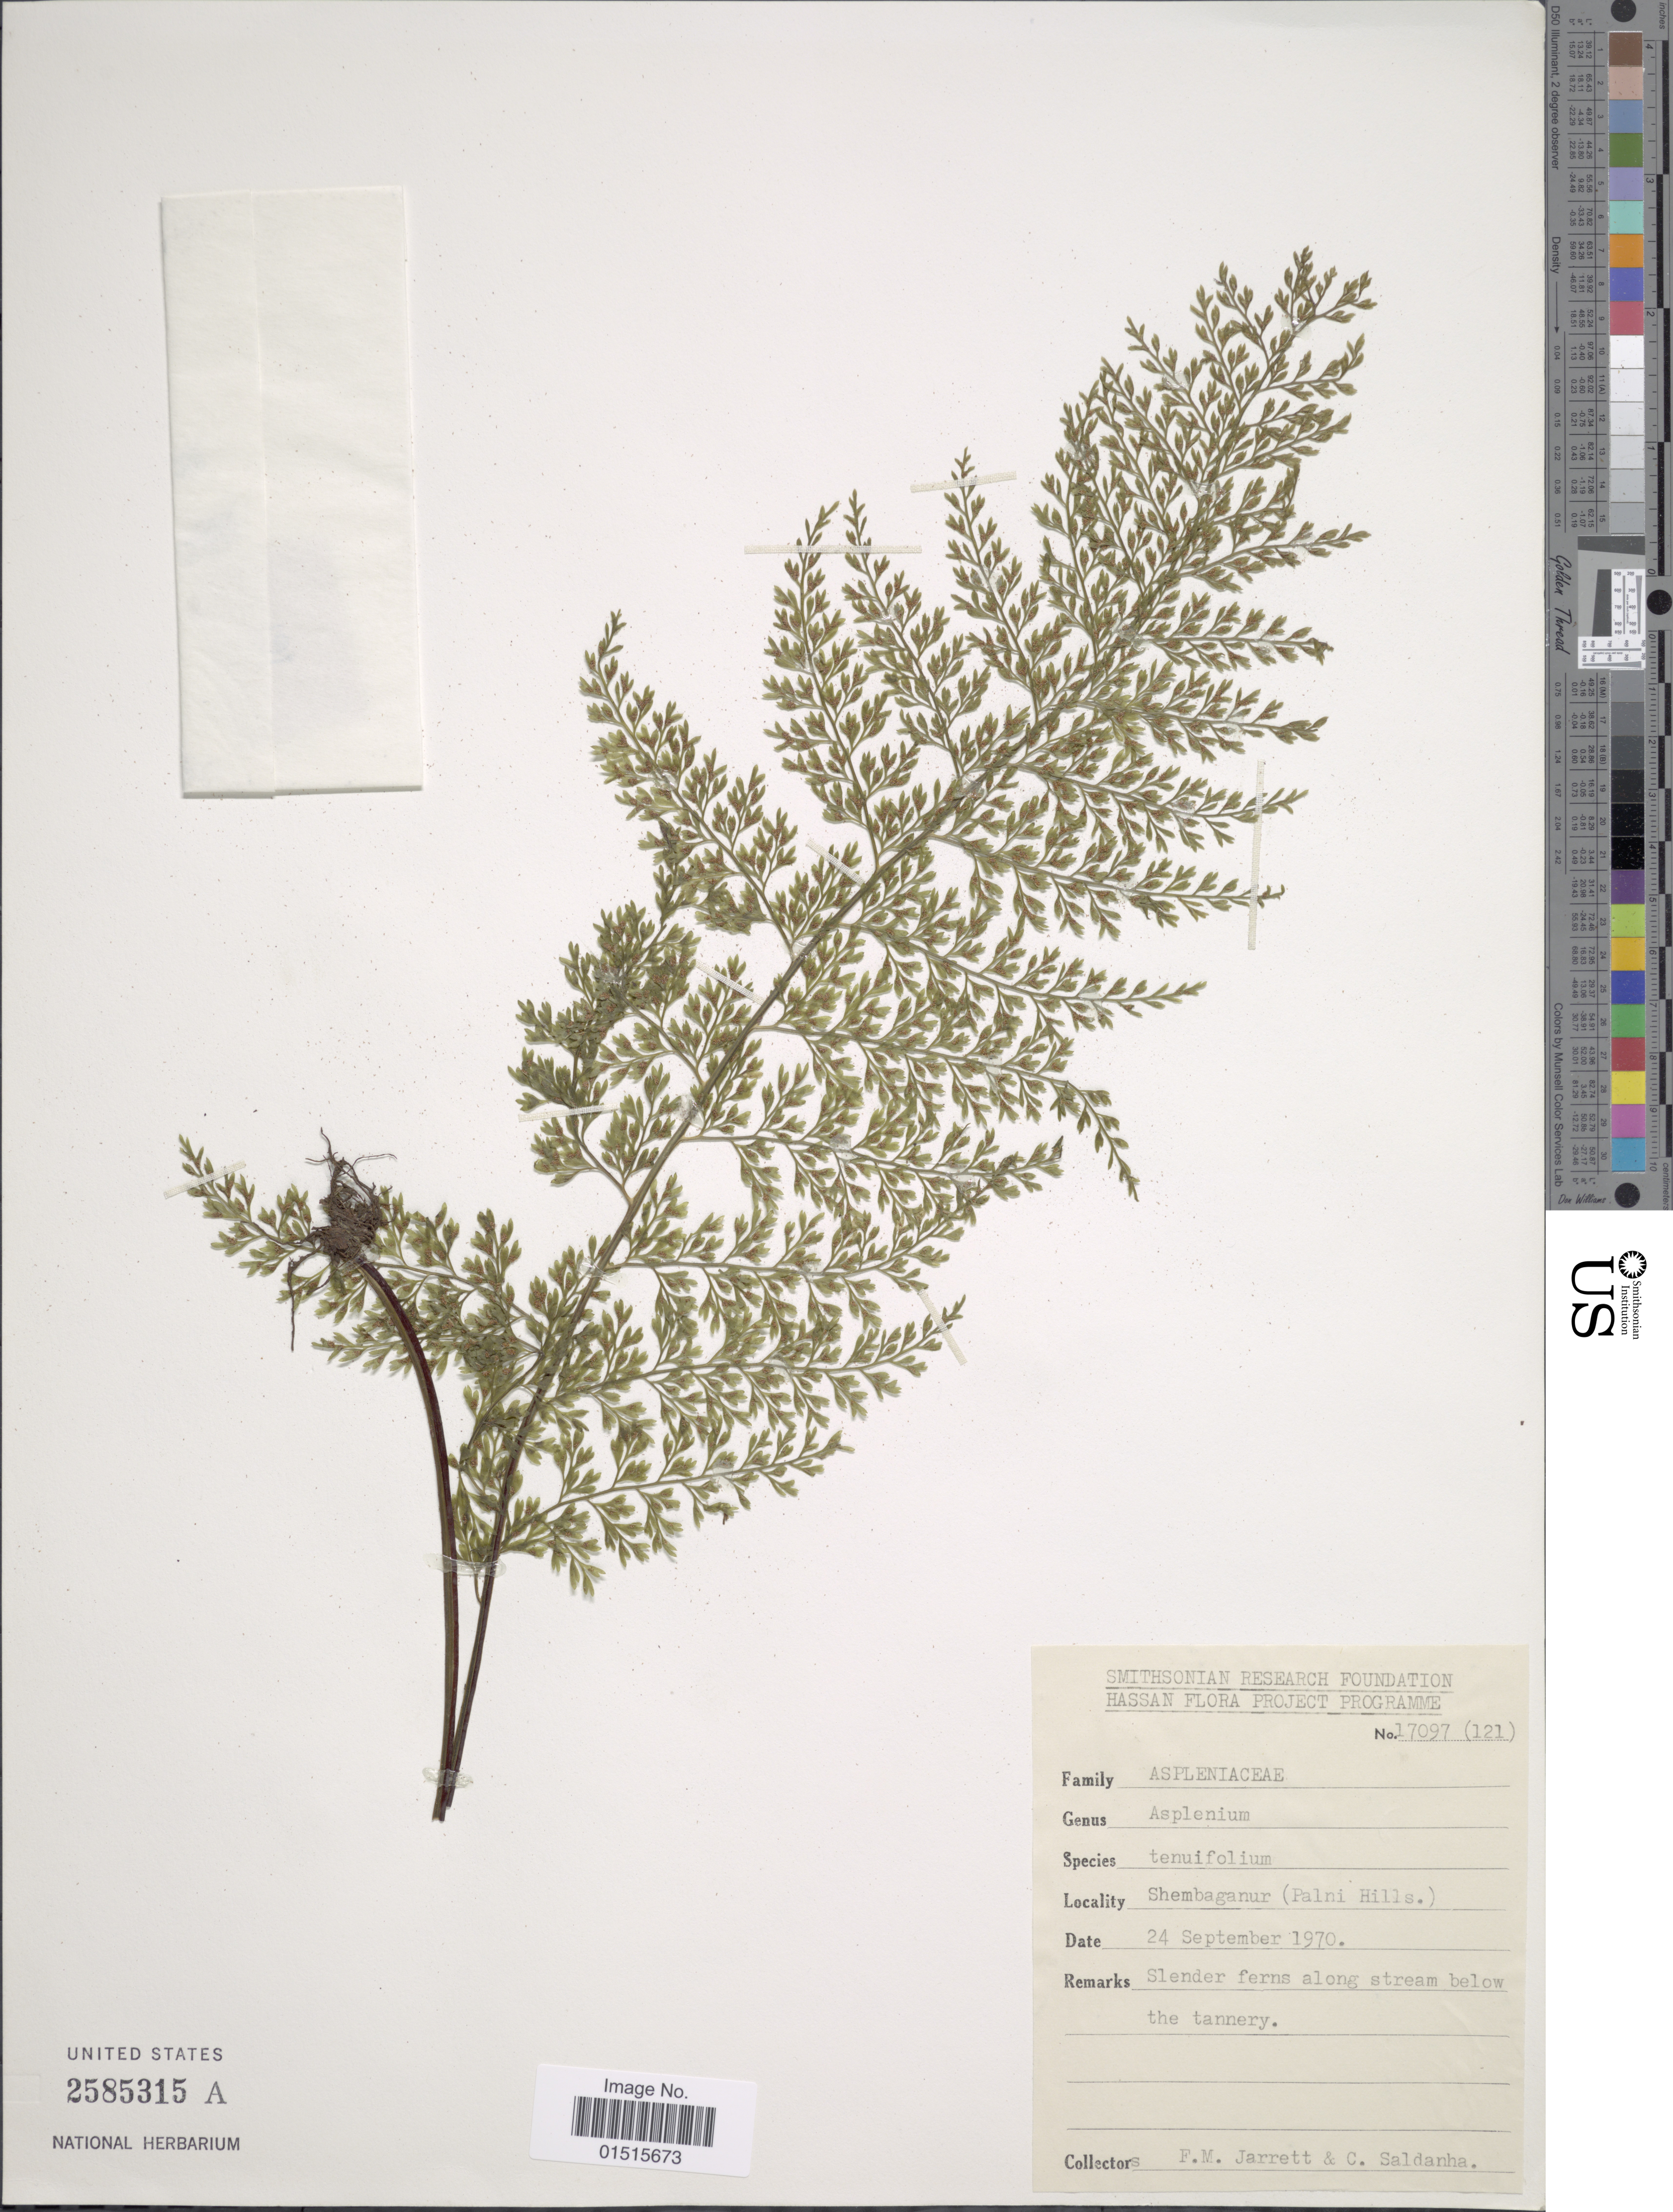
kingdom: Plantae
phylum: Tracheophyta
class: Polypodiopsida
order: Polypodiales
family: Aspleniaceae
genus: Asplenium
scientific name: Asplenium tenuifolium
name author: D. Don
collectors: F. M. Jarrett & C. Saldanha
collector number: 17097 (121)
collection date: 1970-09-24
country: India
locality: Shembaganur (Palni Hills)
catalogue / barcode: US 2585315A